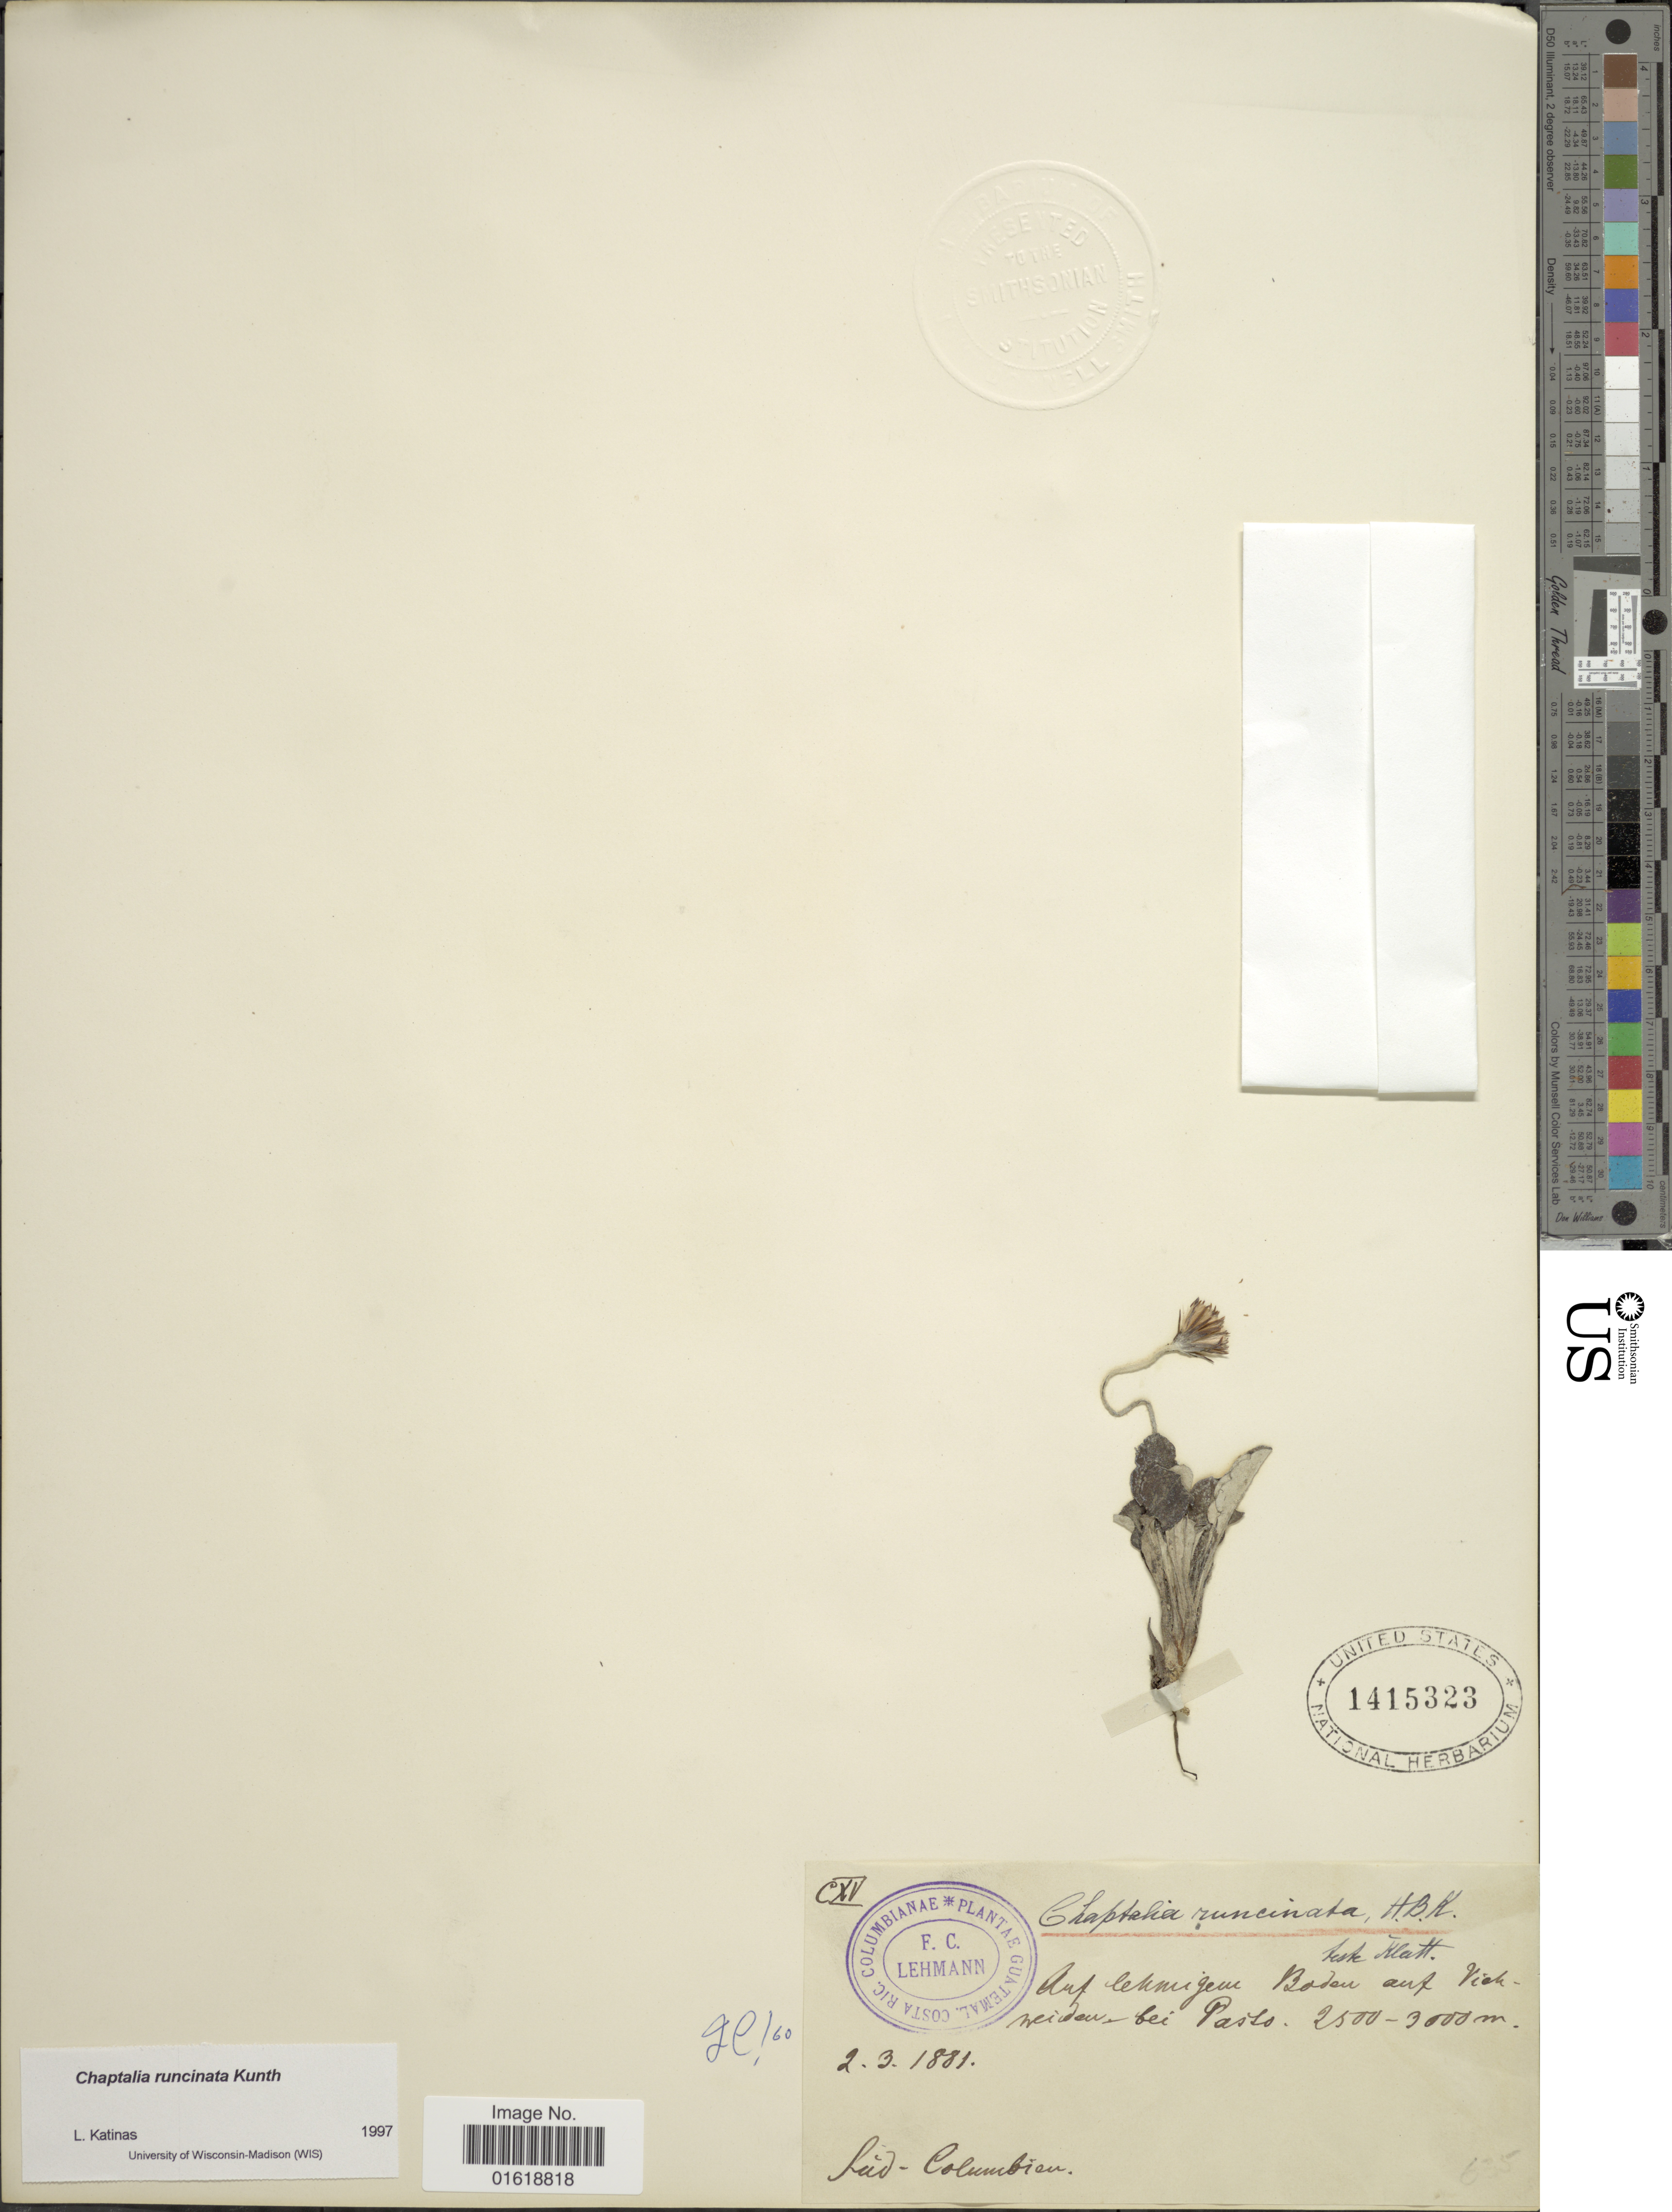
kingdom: Plantae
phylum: Tracheophyta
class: Magnoliopsida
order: Asterales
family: Asteraceae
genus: Chaptalia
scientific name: Chaptalia runcinata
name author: Kunth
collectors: F. C. Lehmann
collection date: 1881-03-02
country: Colombia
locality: Auf lehmigem Boden auf Vichweiden bei Pasto, Süd-Columbien. [interpreted]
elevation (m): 2500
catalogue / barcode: US 1415323